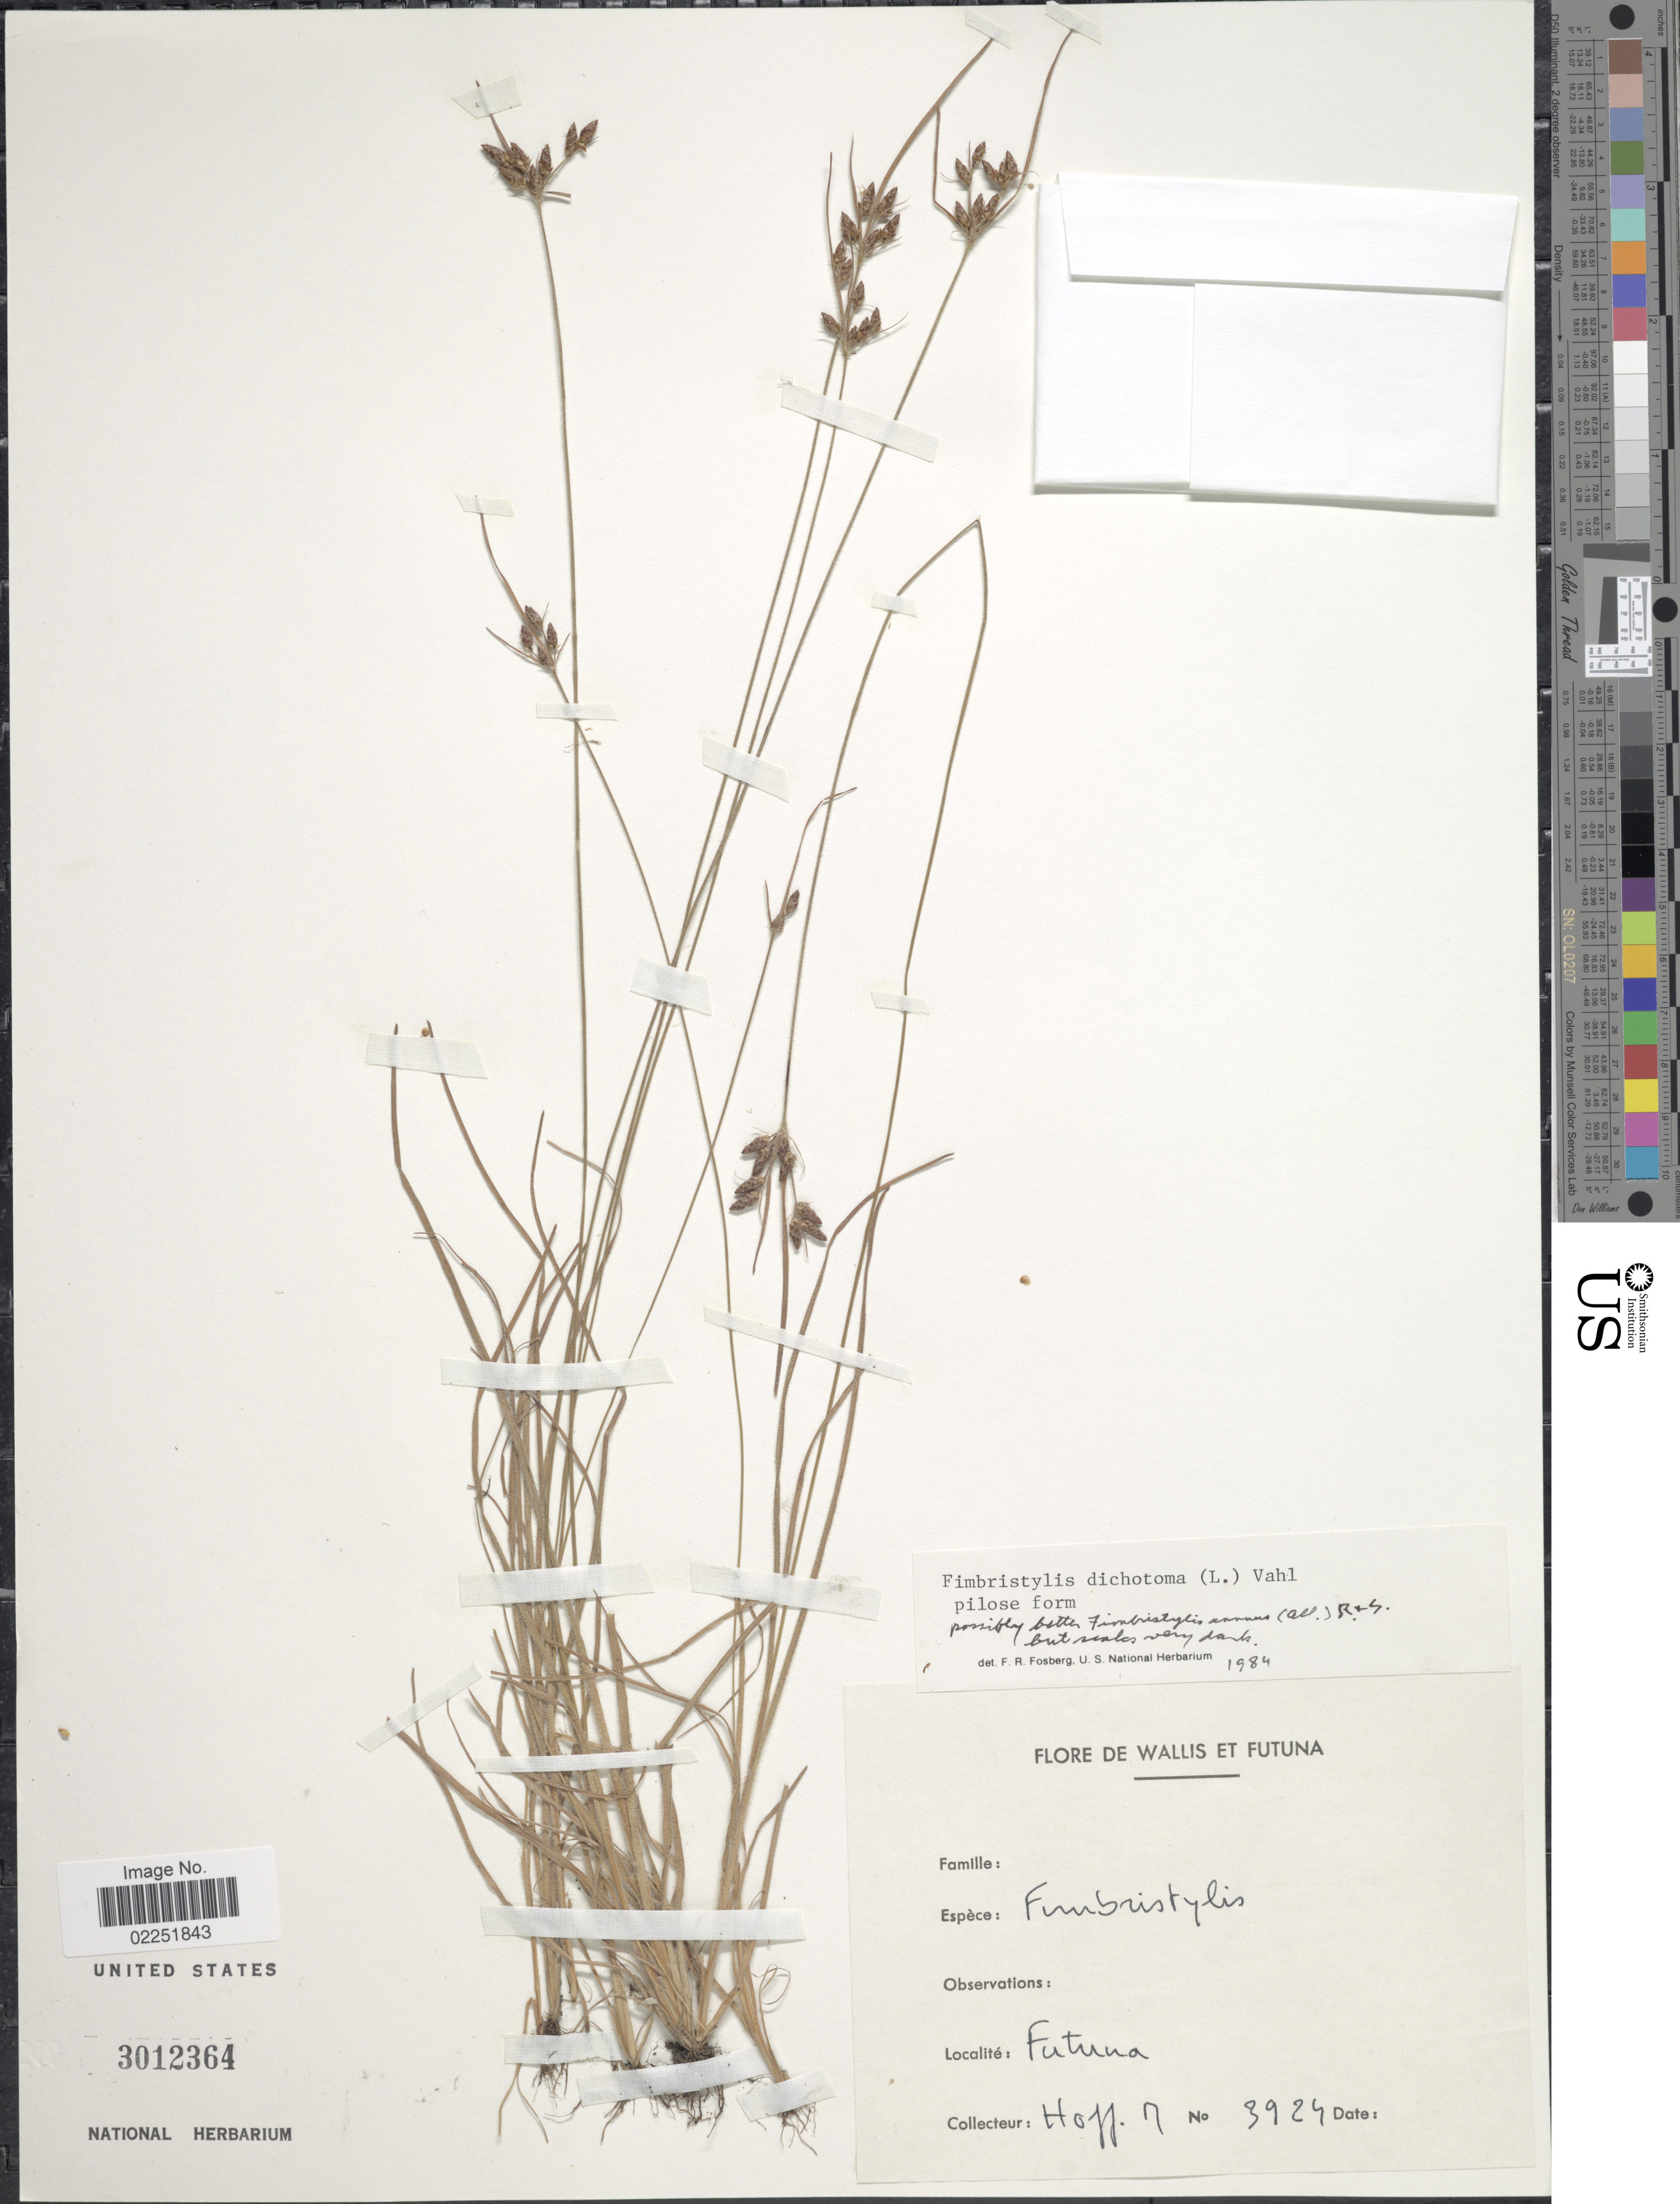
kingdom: Plantae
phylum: Tracheophyta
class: Liliopsida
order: Poales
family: Cyperaceae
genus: Fimbristylis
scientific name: Fimbristylis dichotoma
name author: (L.) Vahl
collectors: M. Hoff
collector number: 3924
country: Wallis and Futuna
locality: Futuna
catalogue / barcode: US 3012364